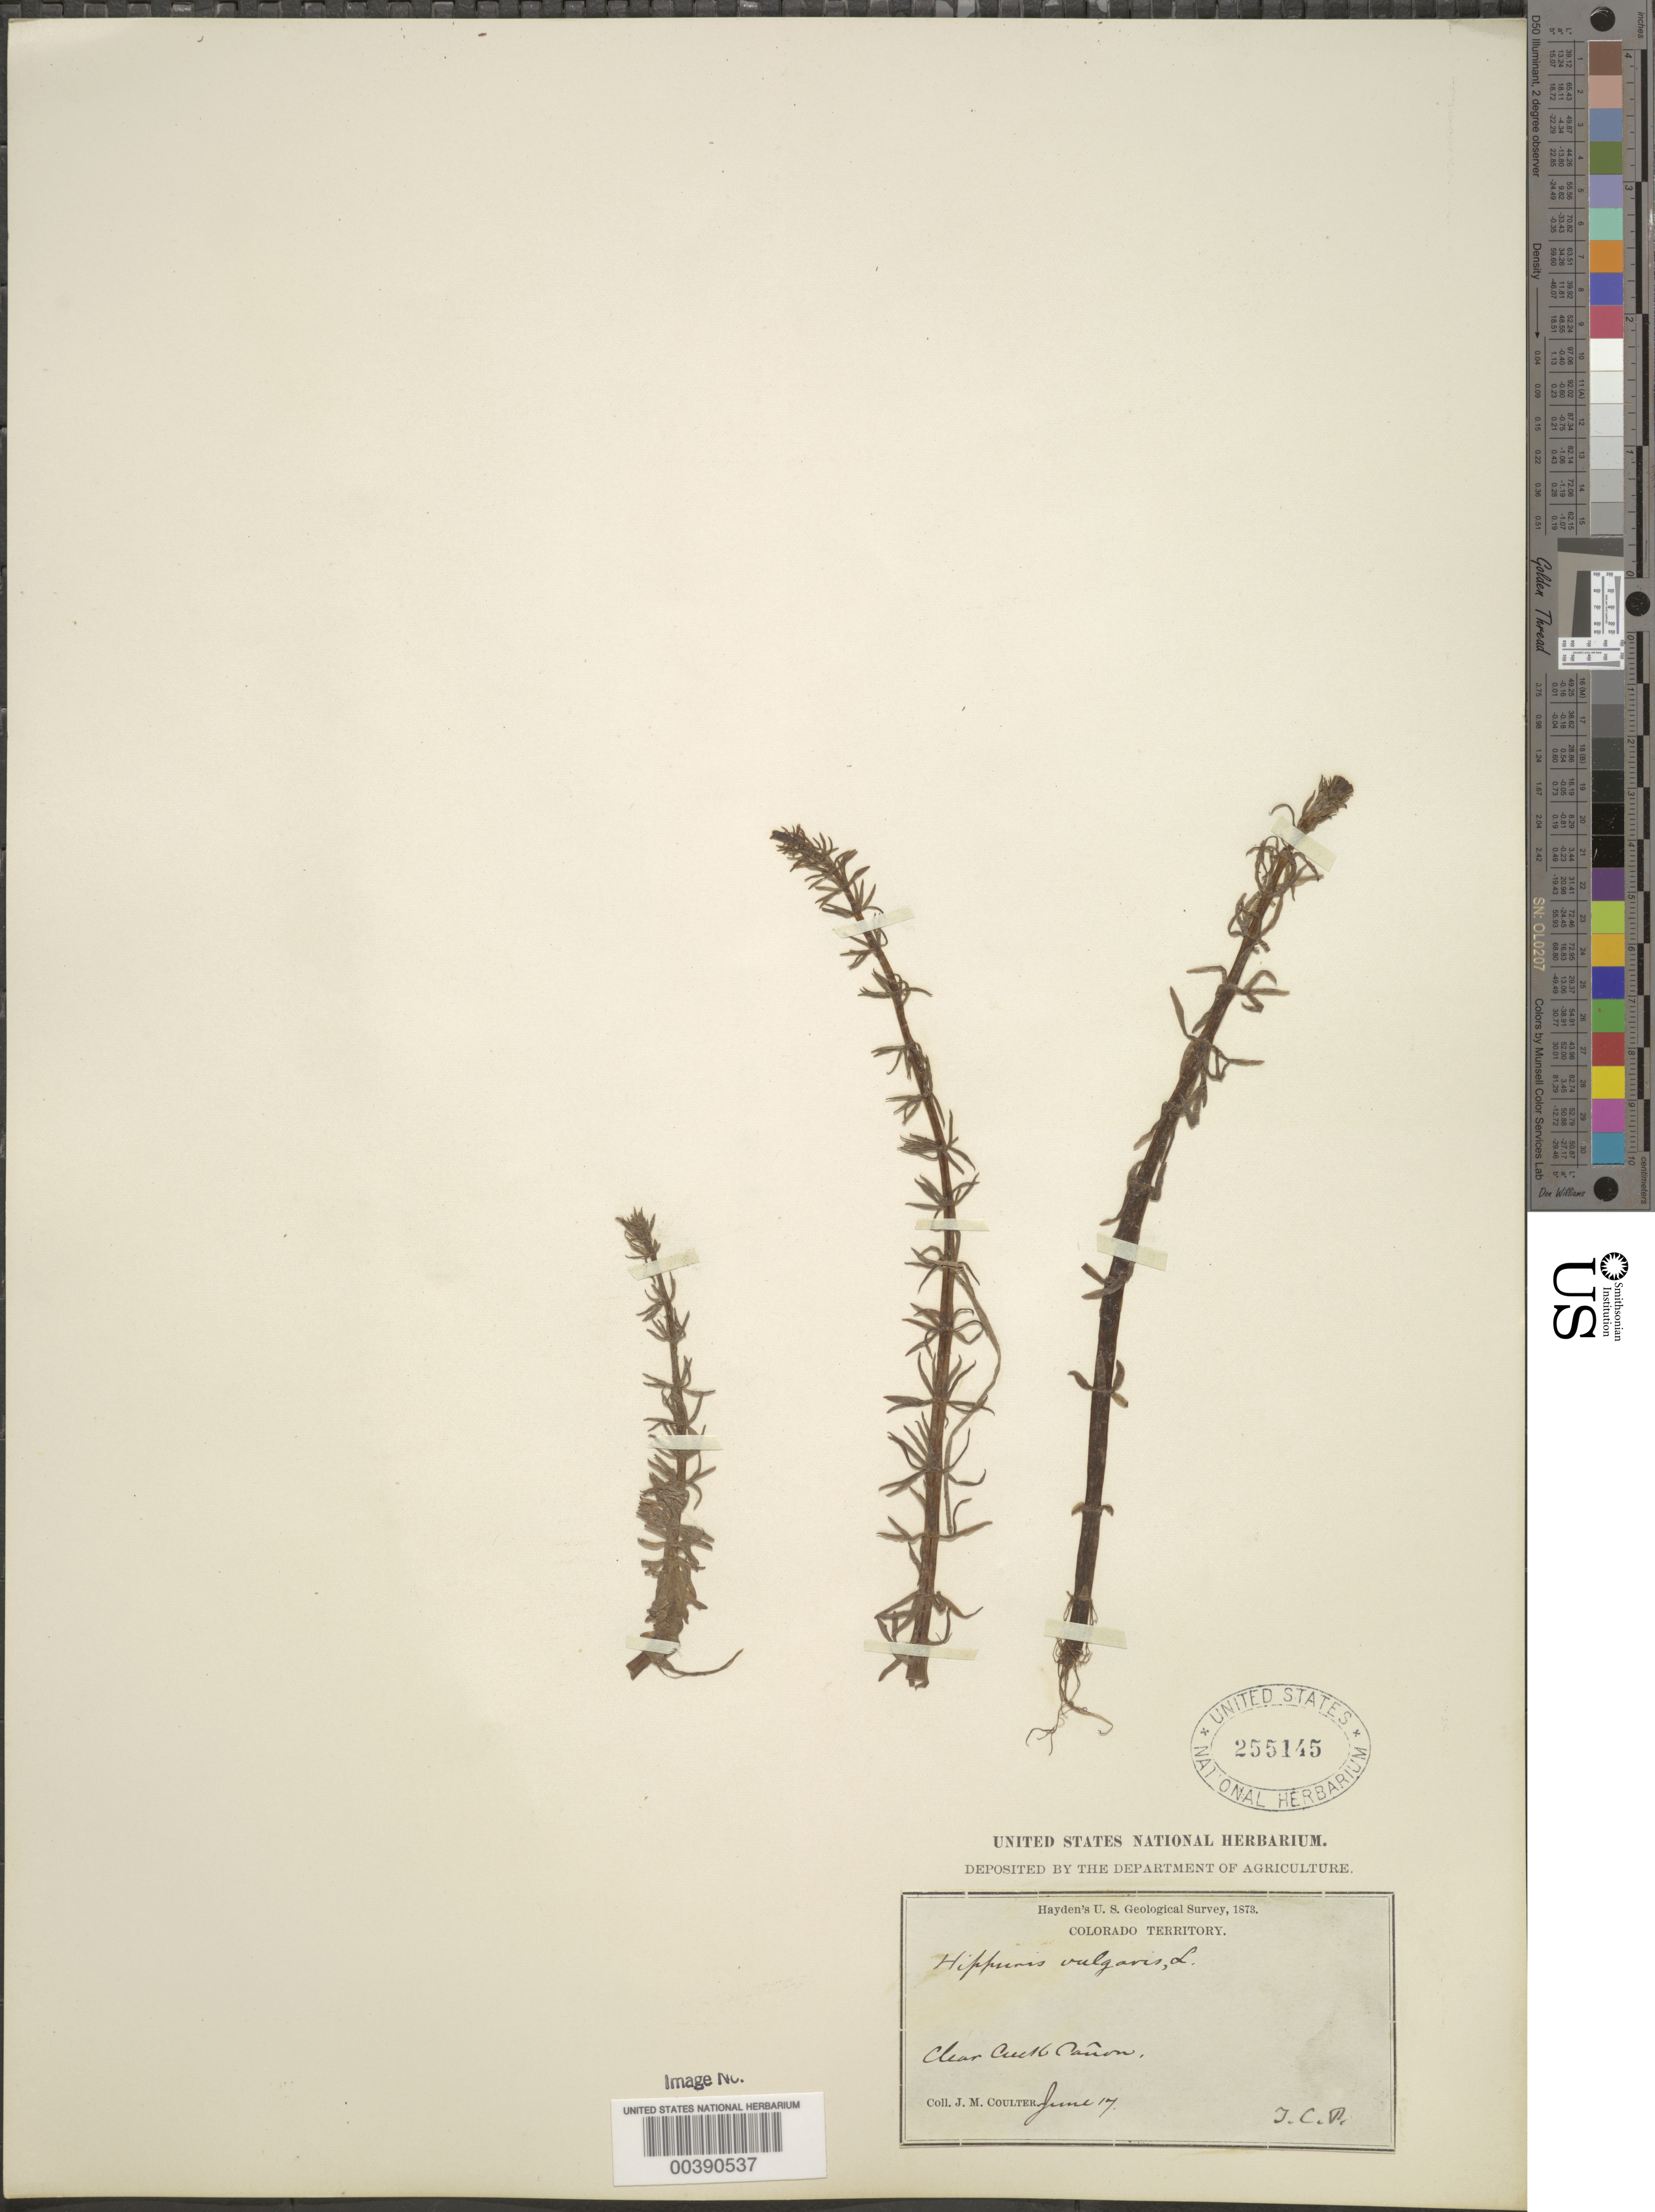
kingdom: Plantae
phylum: Tracheophyta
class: Magnoliopsida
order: Lamiales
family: Plantaginaceae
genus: Hippuris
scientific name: Hippuris vulgaris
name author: L.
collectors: J. M. Coulter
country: United States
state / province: Colorado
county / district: Clear Creek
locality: Colorado territory, clear creek canyon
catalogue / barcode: US 255145